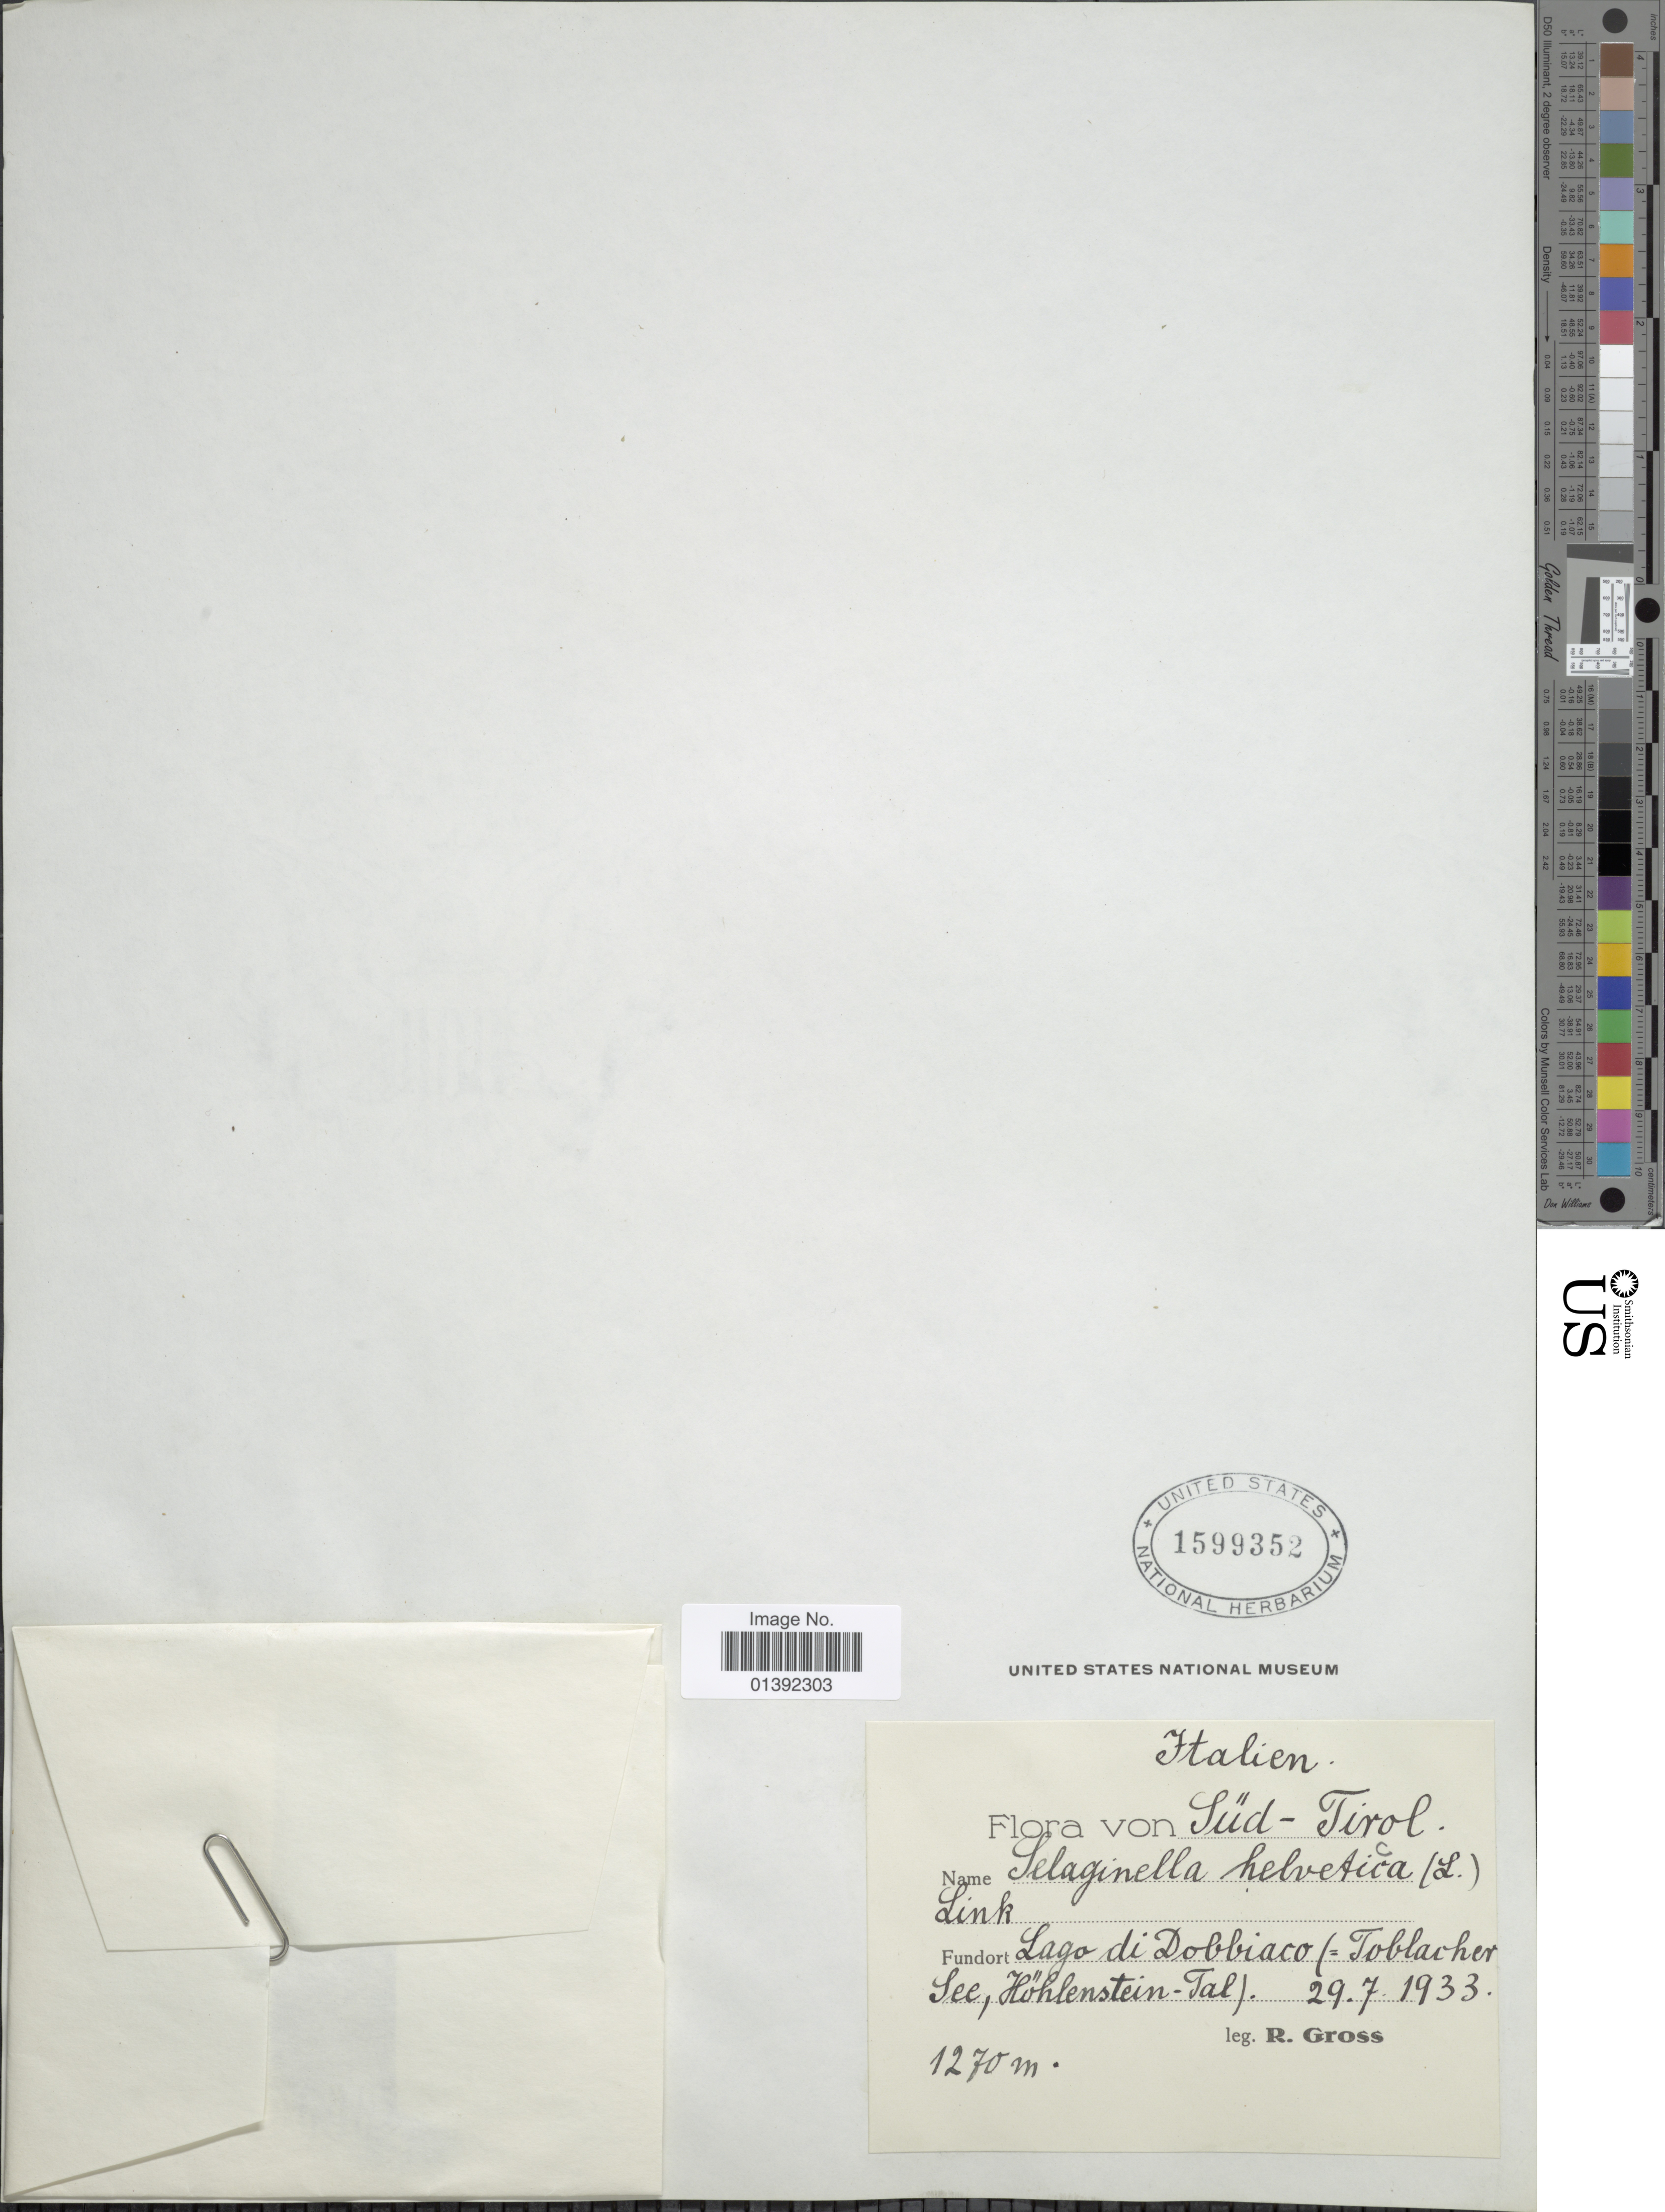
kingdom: Plantae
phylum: Tracheophyta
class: Lycopodiopsida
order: Selaginellales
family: Selaginellaceae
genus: Selaginella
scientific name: Selaginella helvetica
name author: (L.) Spring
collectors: R. Gross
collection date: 1933-07-29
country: Italy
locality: Sud-Tirol, Lago di Dobbiaco (=Toblacher See, Höhlenstein-Tal)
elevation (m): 1270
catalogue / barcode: US 1599352